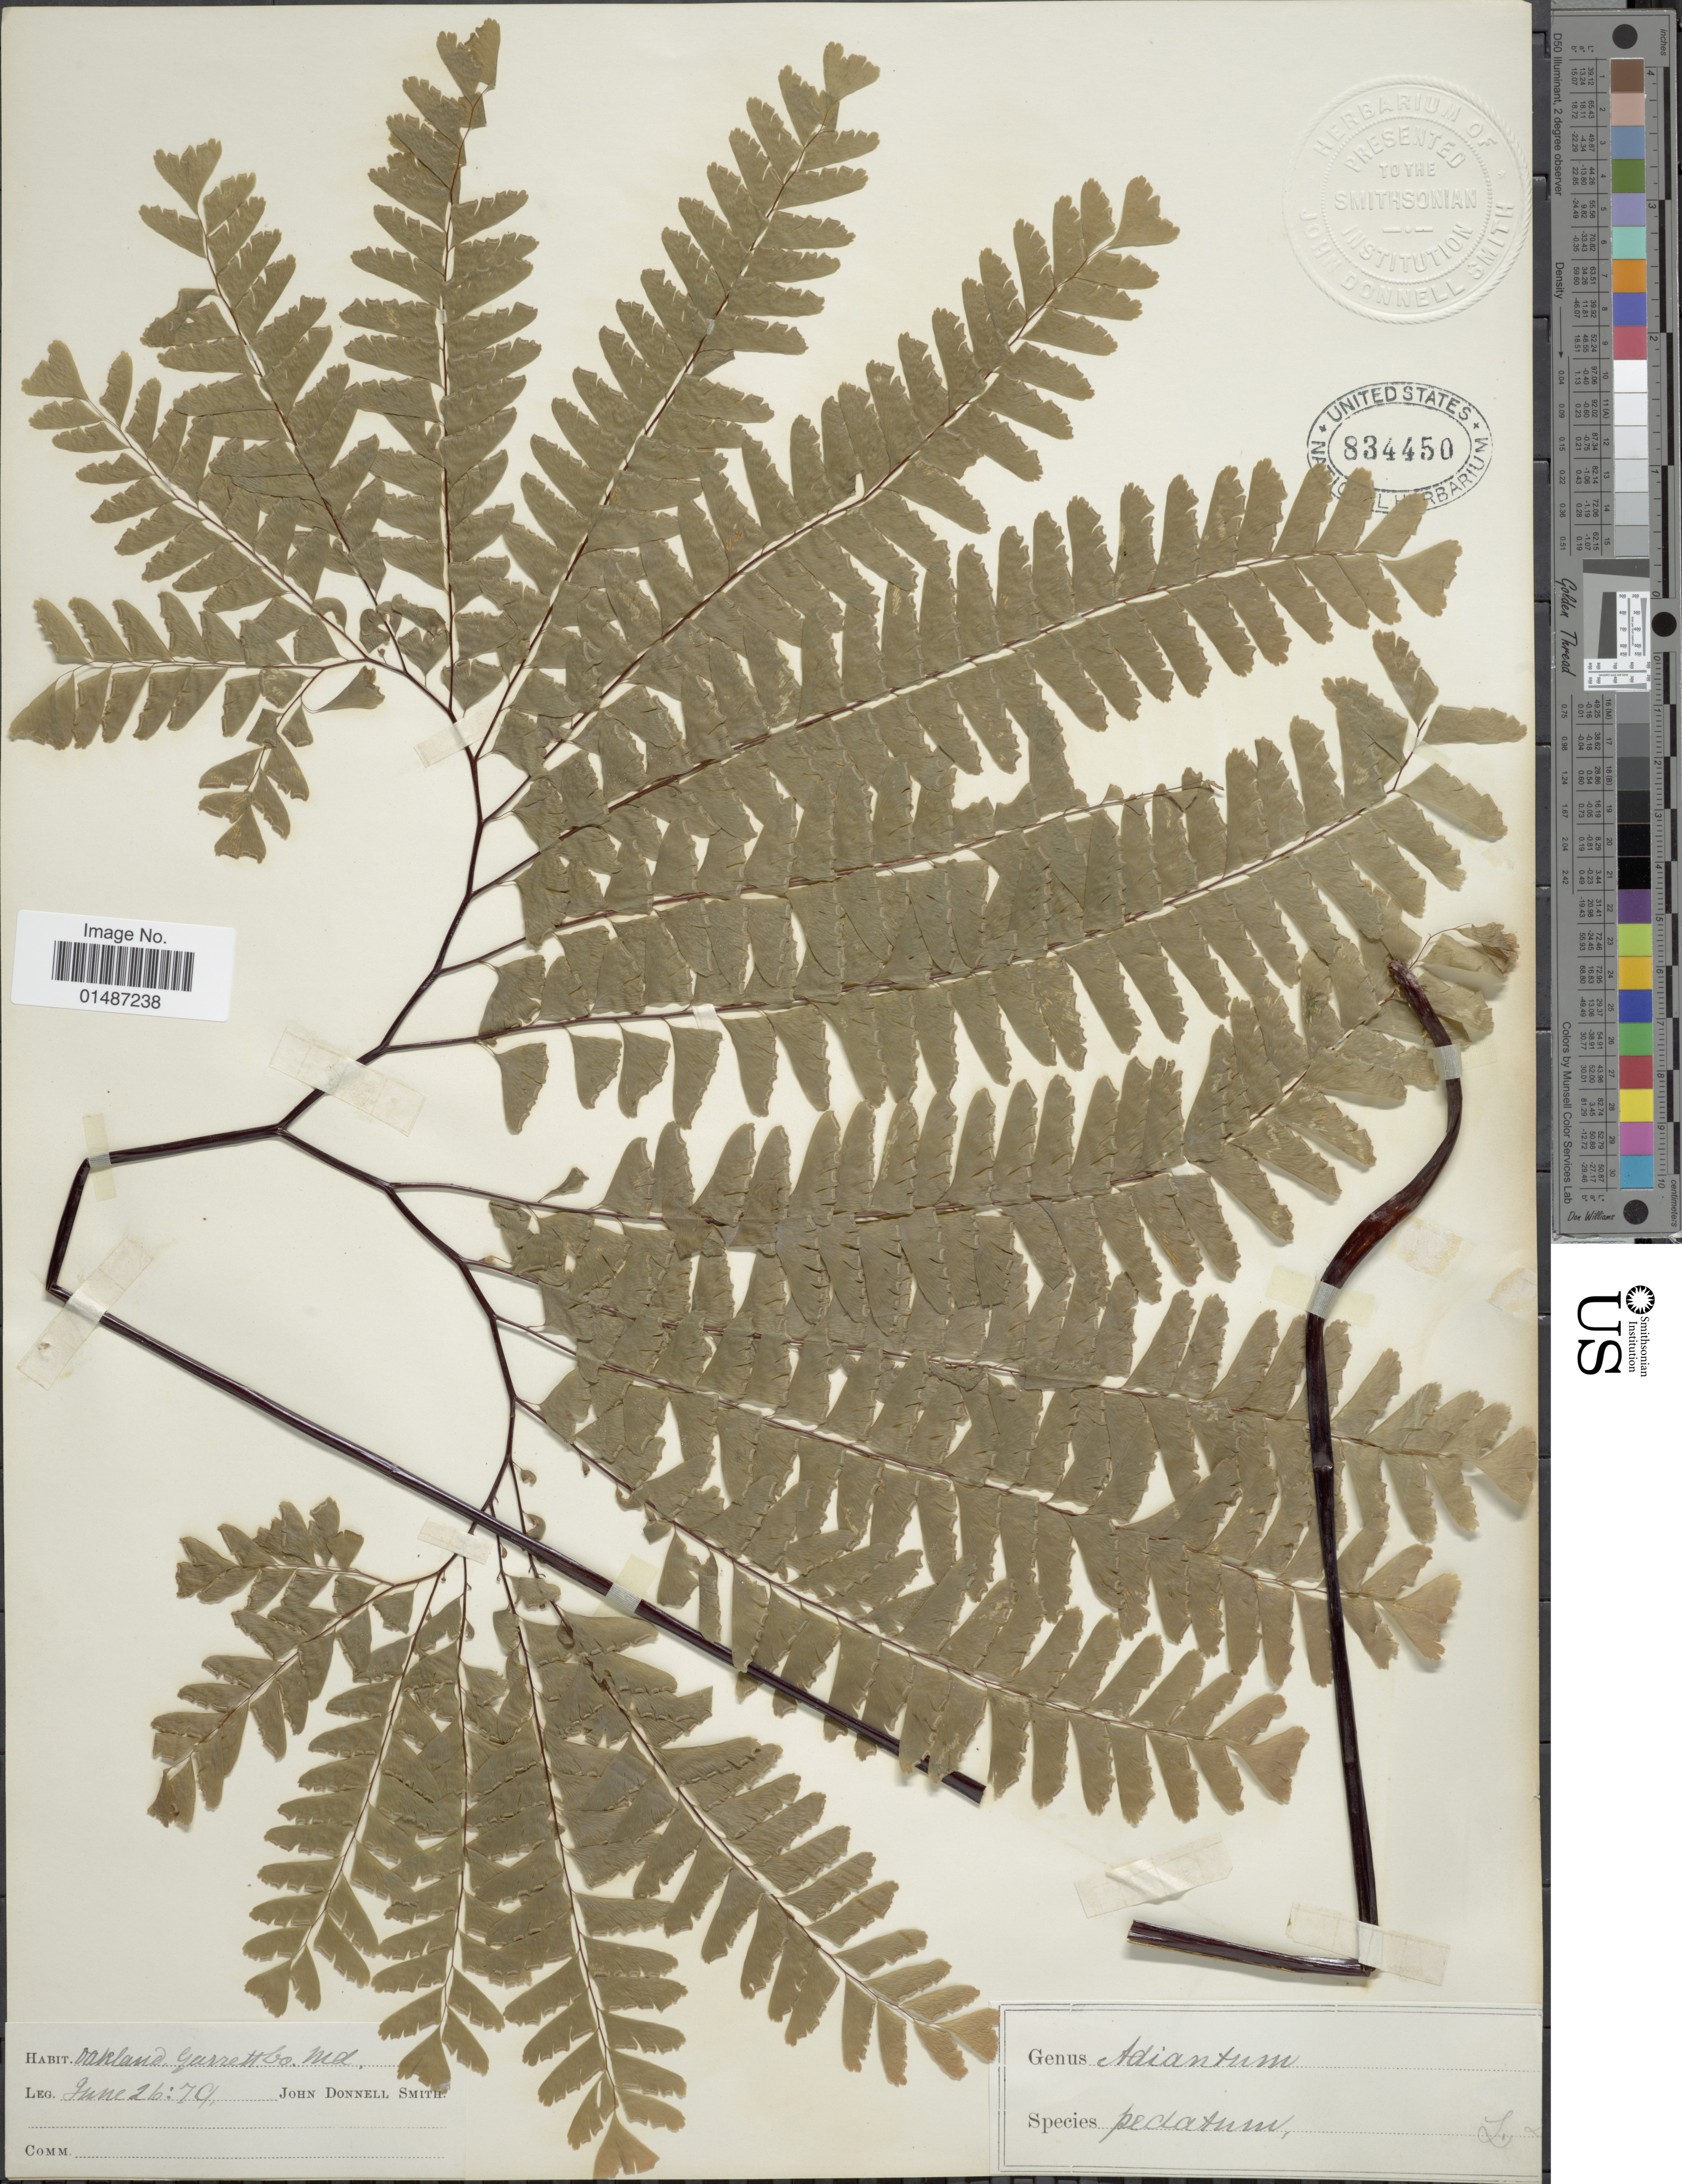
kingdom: Plantae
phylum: Tracheophyta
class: Polypodiopsida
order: Polypodiales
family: Pteridaceae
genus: Adiantum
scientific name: Adiantum pedatum var. pedatum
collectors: J. Donnell Smith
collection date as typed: Transcribed d/m/y: 26/6/79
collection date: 1879-06-26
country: United States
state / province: Maryland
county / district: Garrett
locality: Oakland, Garrett Co.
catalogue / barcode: US 834450